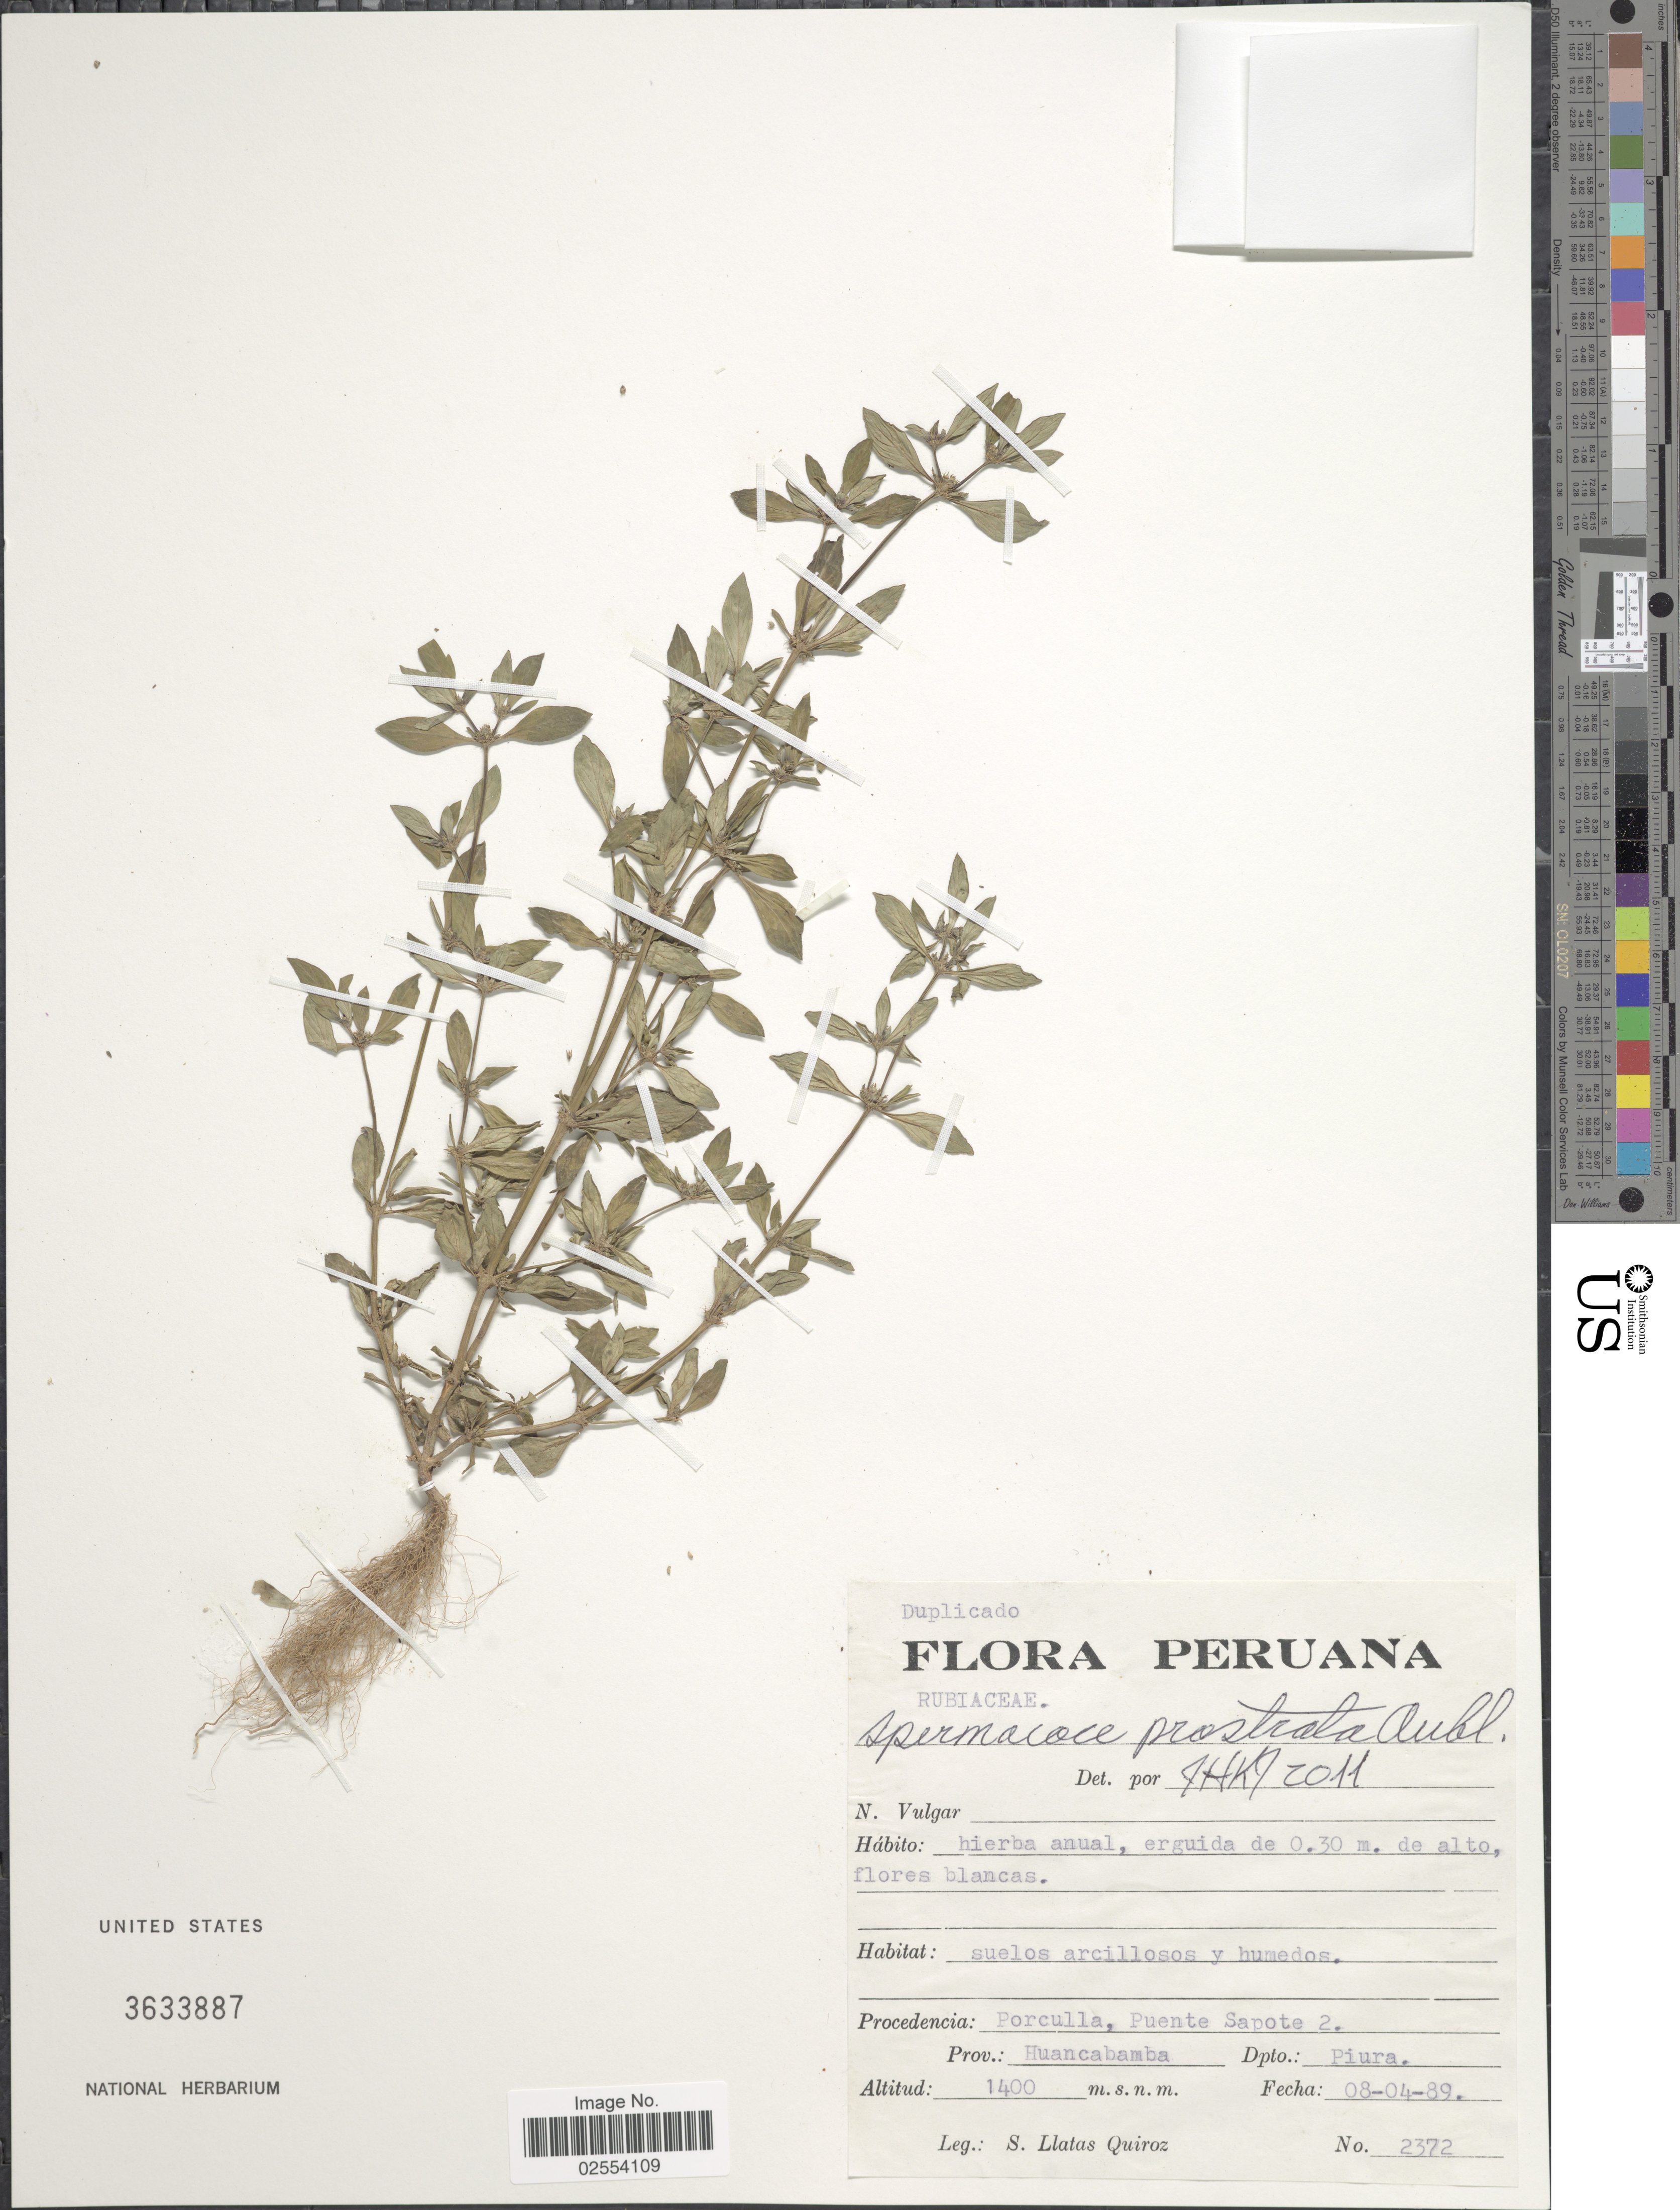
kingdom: Plantae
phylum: Tracheophyta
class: Magnoliopsida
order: Gentianales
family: Rubiaceae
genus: Spermacoce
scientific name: Spermacoce prostrata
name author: Aubl.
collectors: S. Llatas Quiroz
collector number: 2372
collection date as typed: Transcribed d/m/y: 8/4/89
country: Peru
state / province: Piura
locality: Porculla, Puente Sapote 2, Prov. Huancabamba, Dpto Piura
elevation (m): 1400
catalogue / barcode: US 3633887